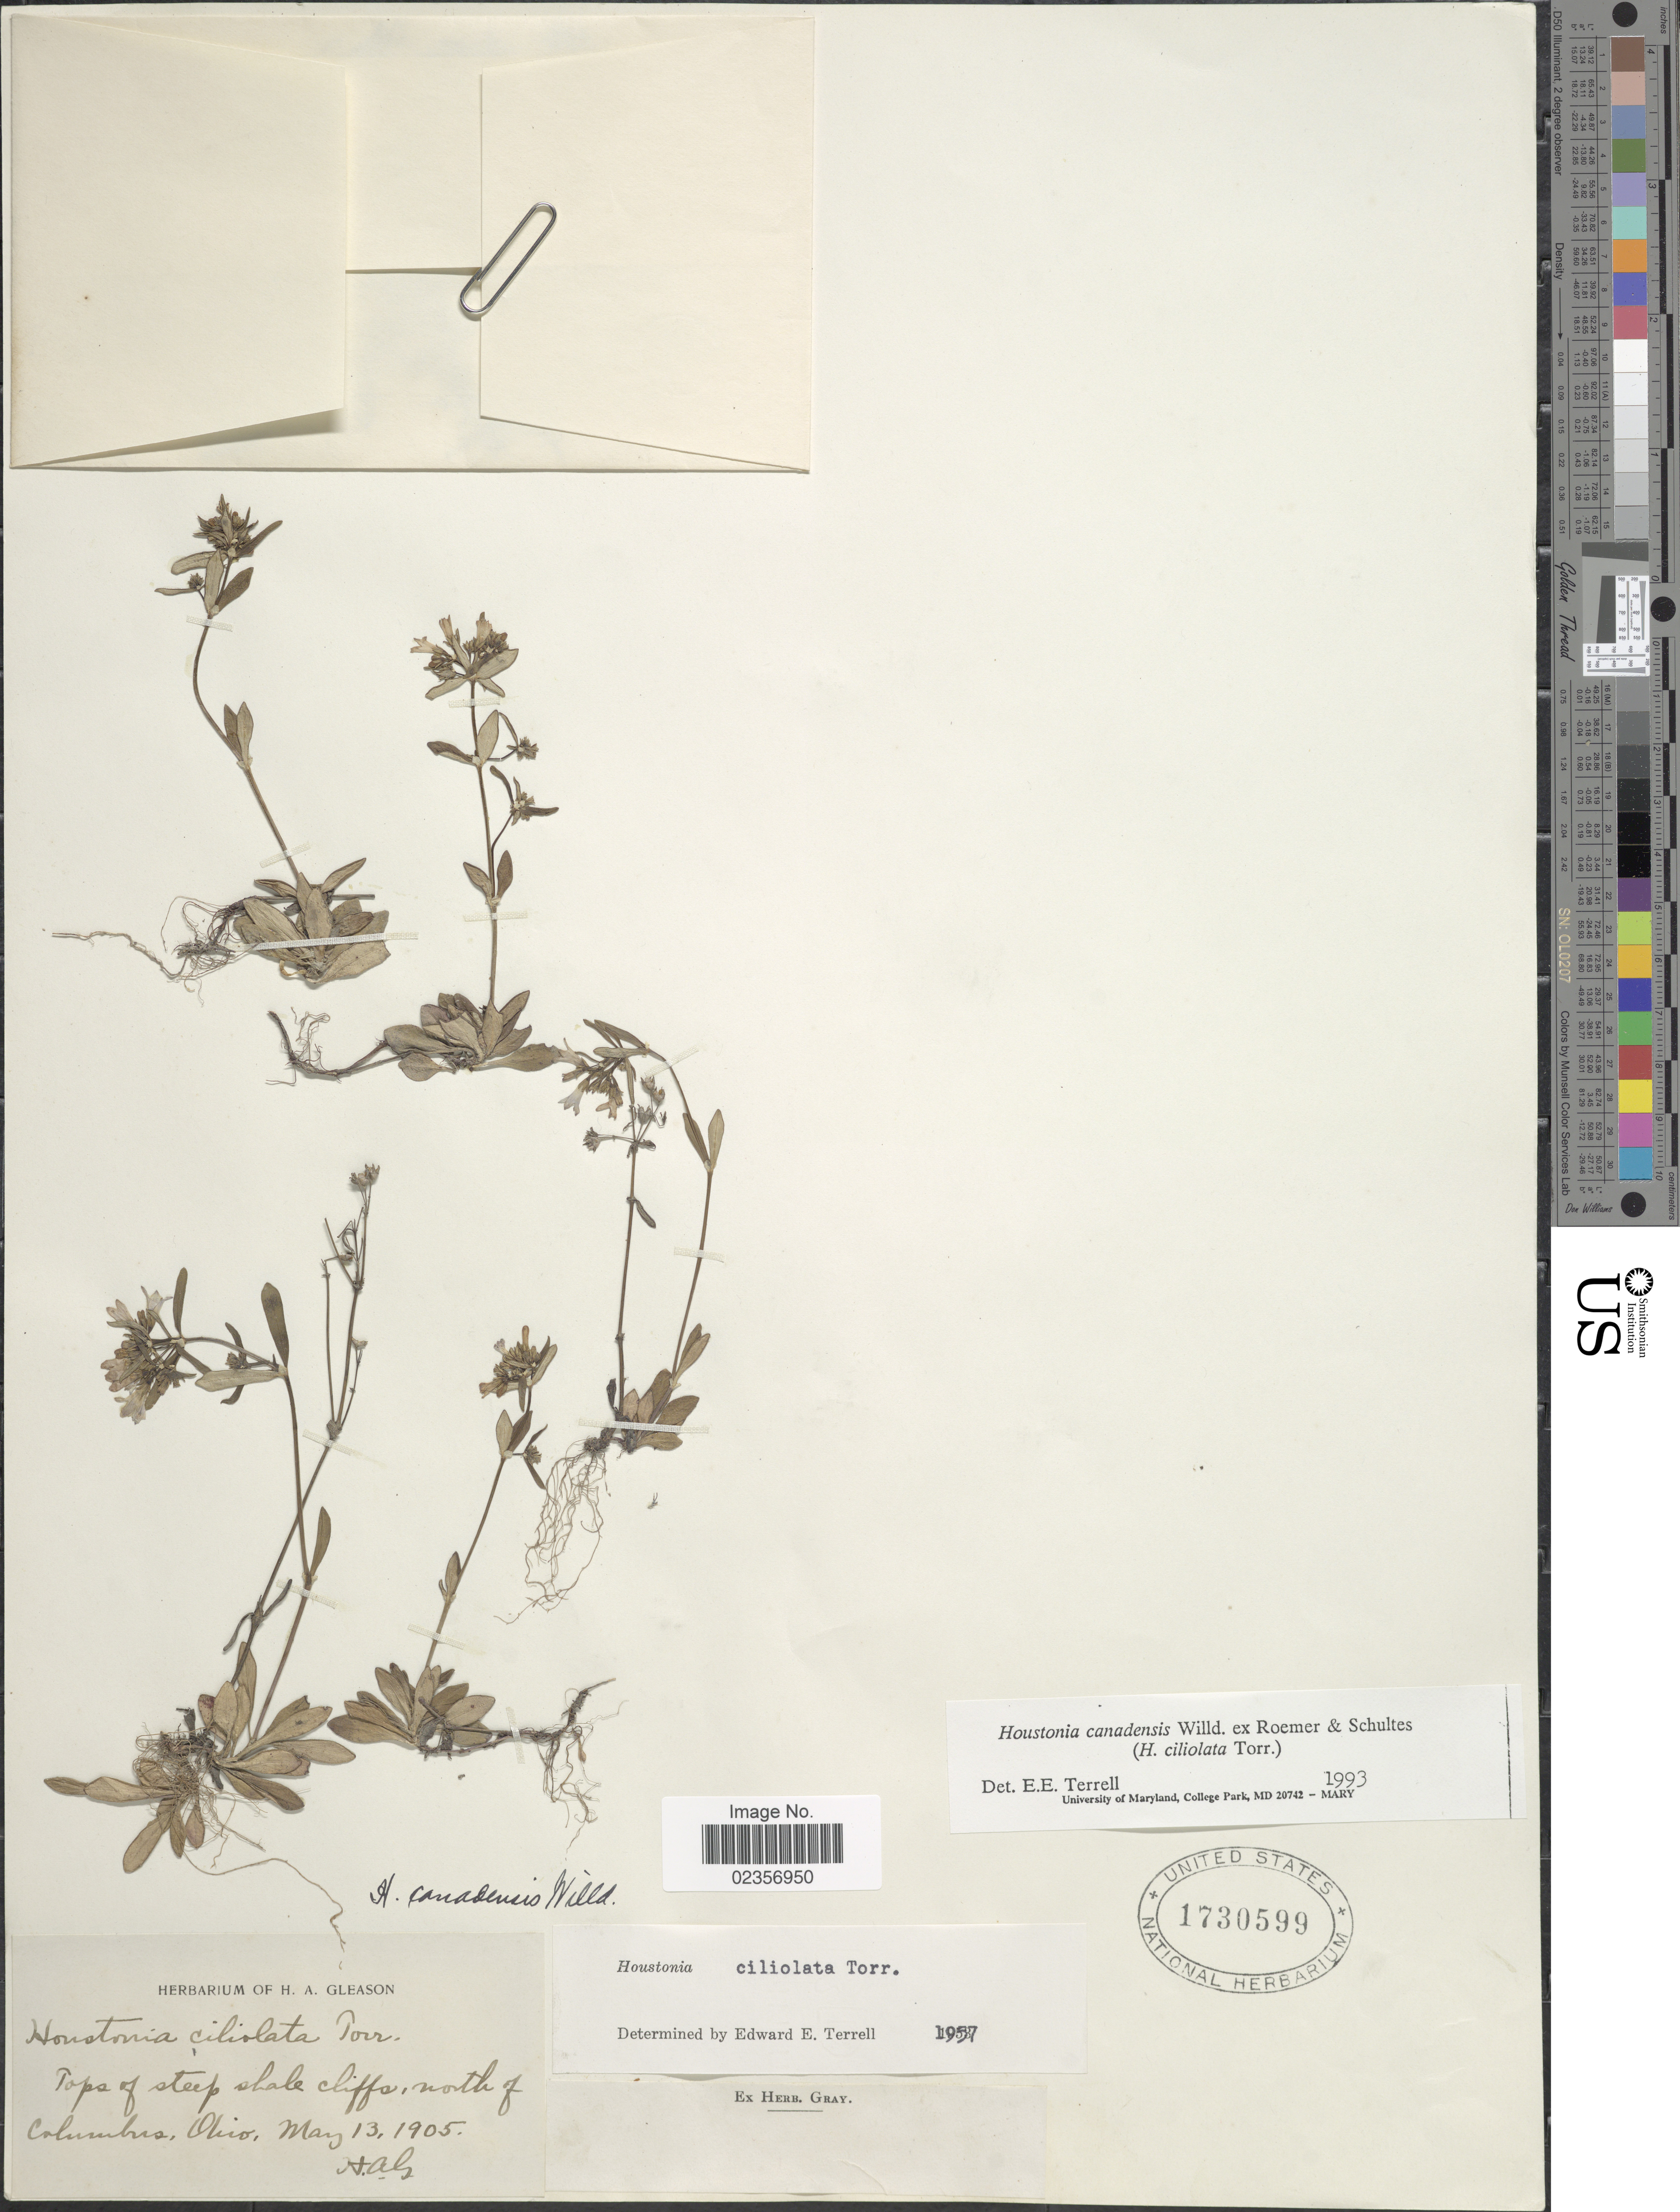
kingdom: Plantae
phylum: Tracheophyta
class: Magnoliopsida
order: Gentianales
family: Rubiaceae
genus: Houstonia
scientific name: Houstonia canadensis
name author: Willd.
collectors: H. A. Gleason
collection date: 1905-05-13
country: United States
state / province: Ohio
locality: Tops of steep shale cliffs, north of Columbus.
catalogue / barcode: US 1730599